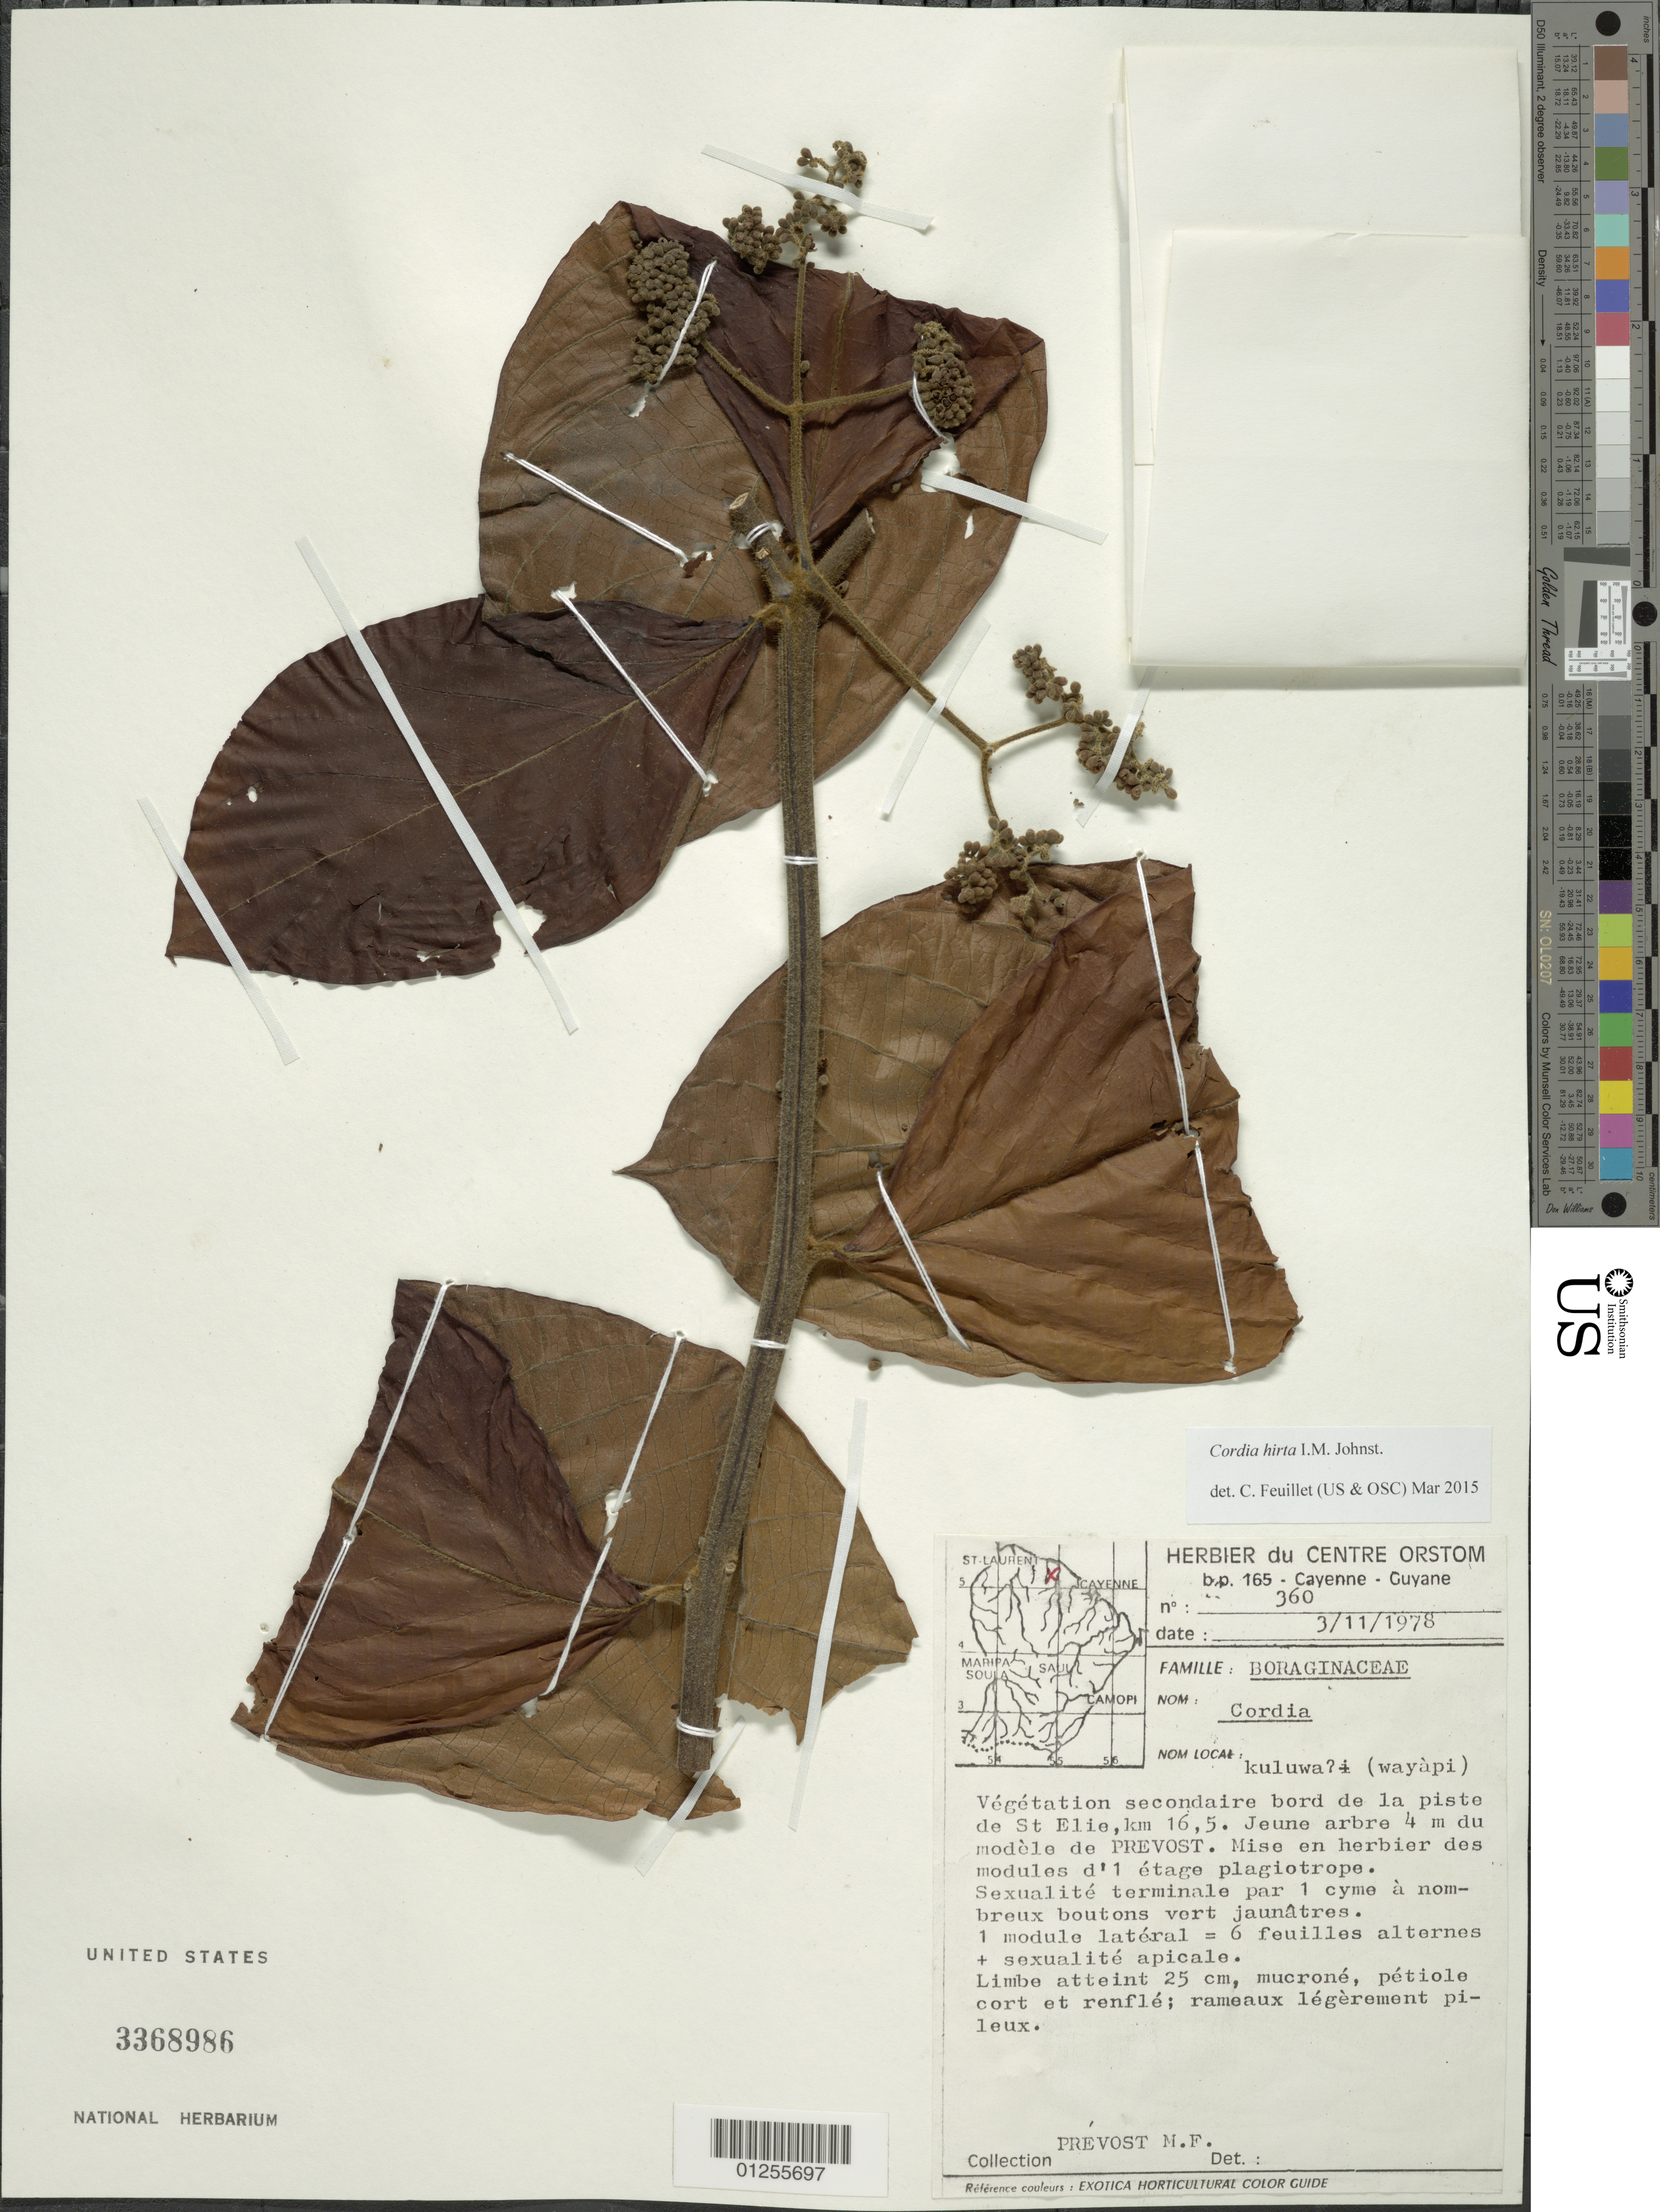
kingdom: Plantae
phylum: Tracheophyta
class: Magnoliopsida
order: Boraginales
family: Cordiaceae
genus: Cordia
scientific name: Cordia hirta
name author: I.M. Johnst.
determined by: Feuillet, C.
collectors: M.-F. Prévost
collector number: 360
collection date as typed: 3/11/1978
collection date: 1978-11-03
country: French Guiana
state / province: Cayenne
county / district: Saint-Élie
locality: km, 16.5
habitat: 2nd vegetation on the border trail to St. Elie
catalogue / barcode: US 3368986